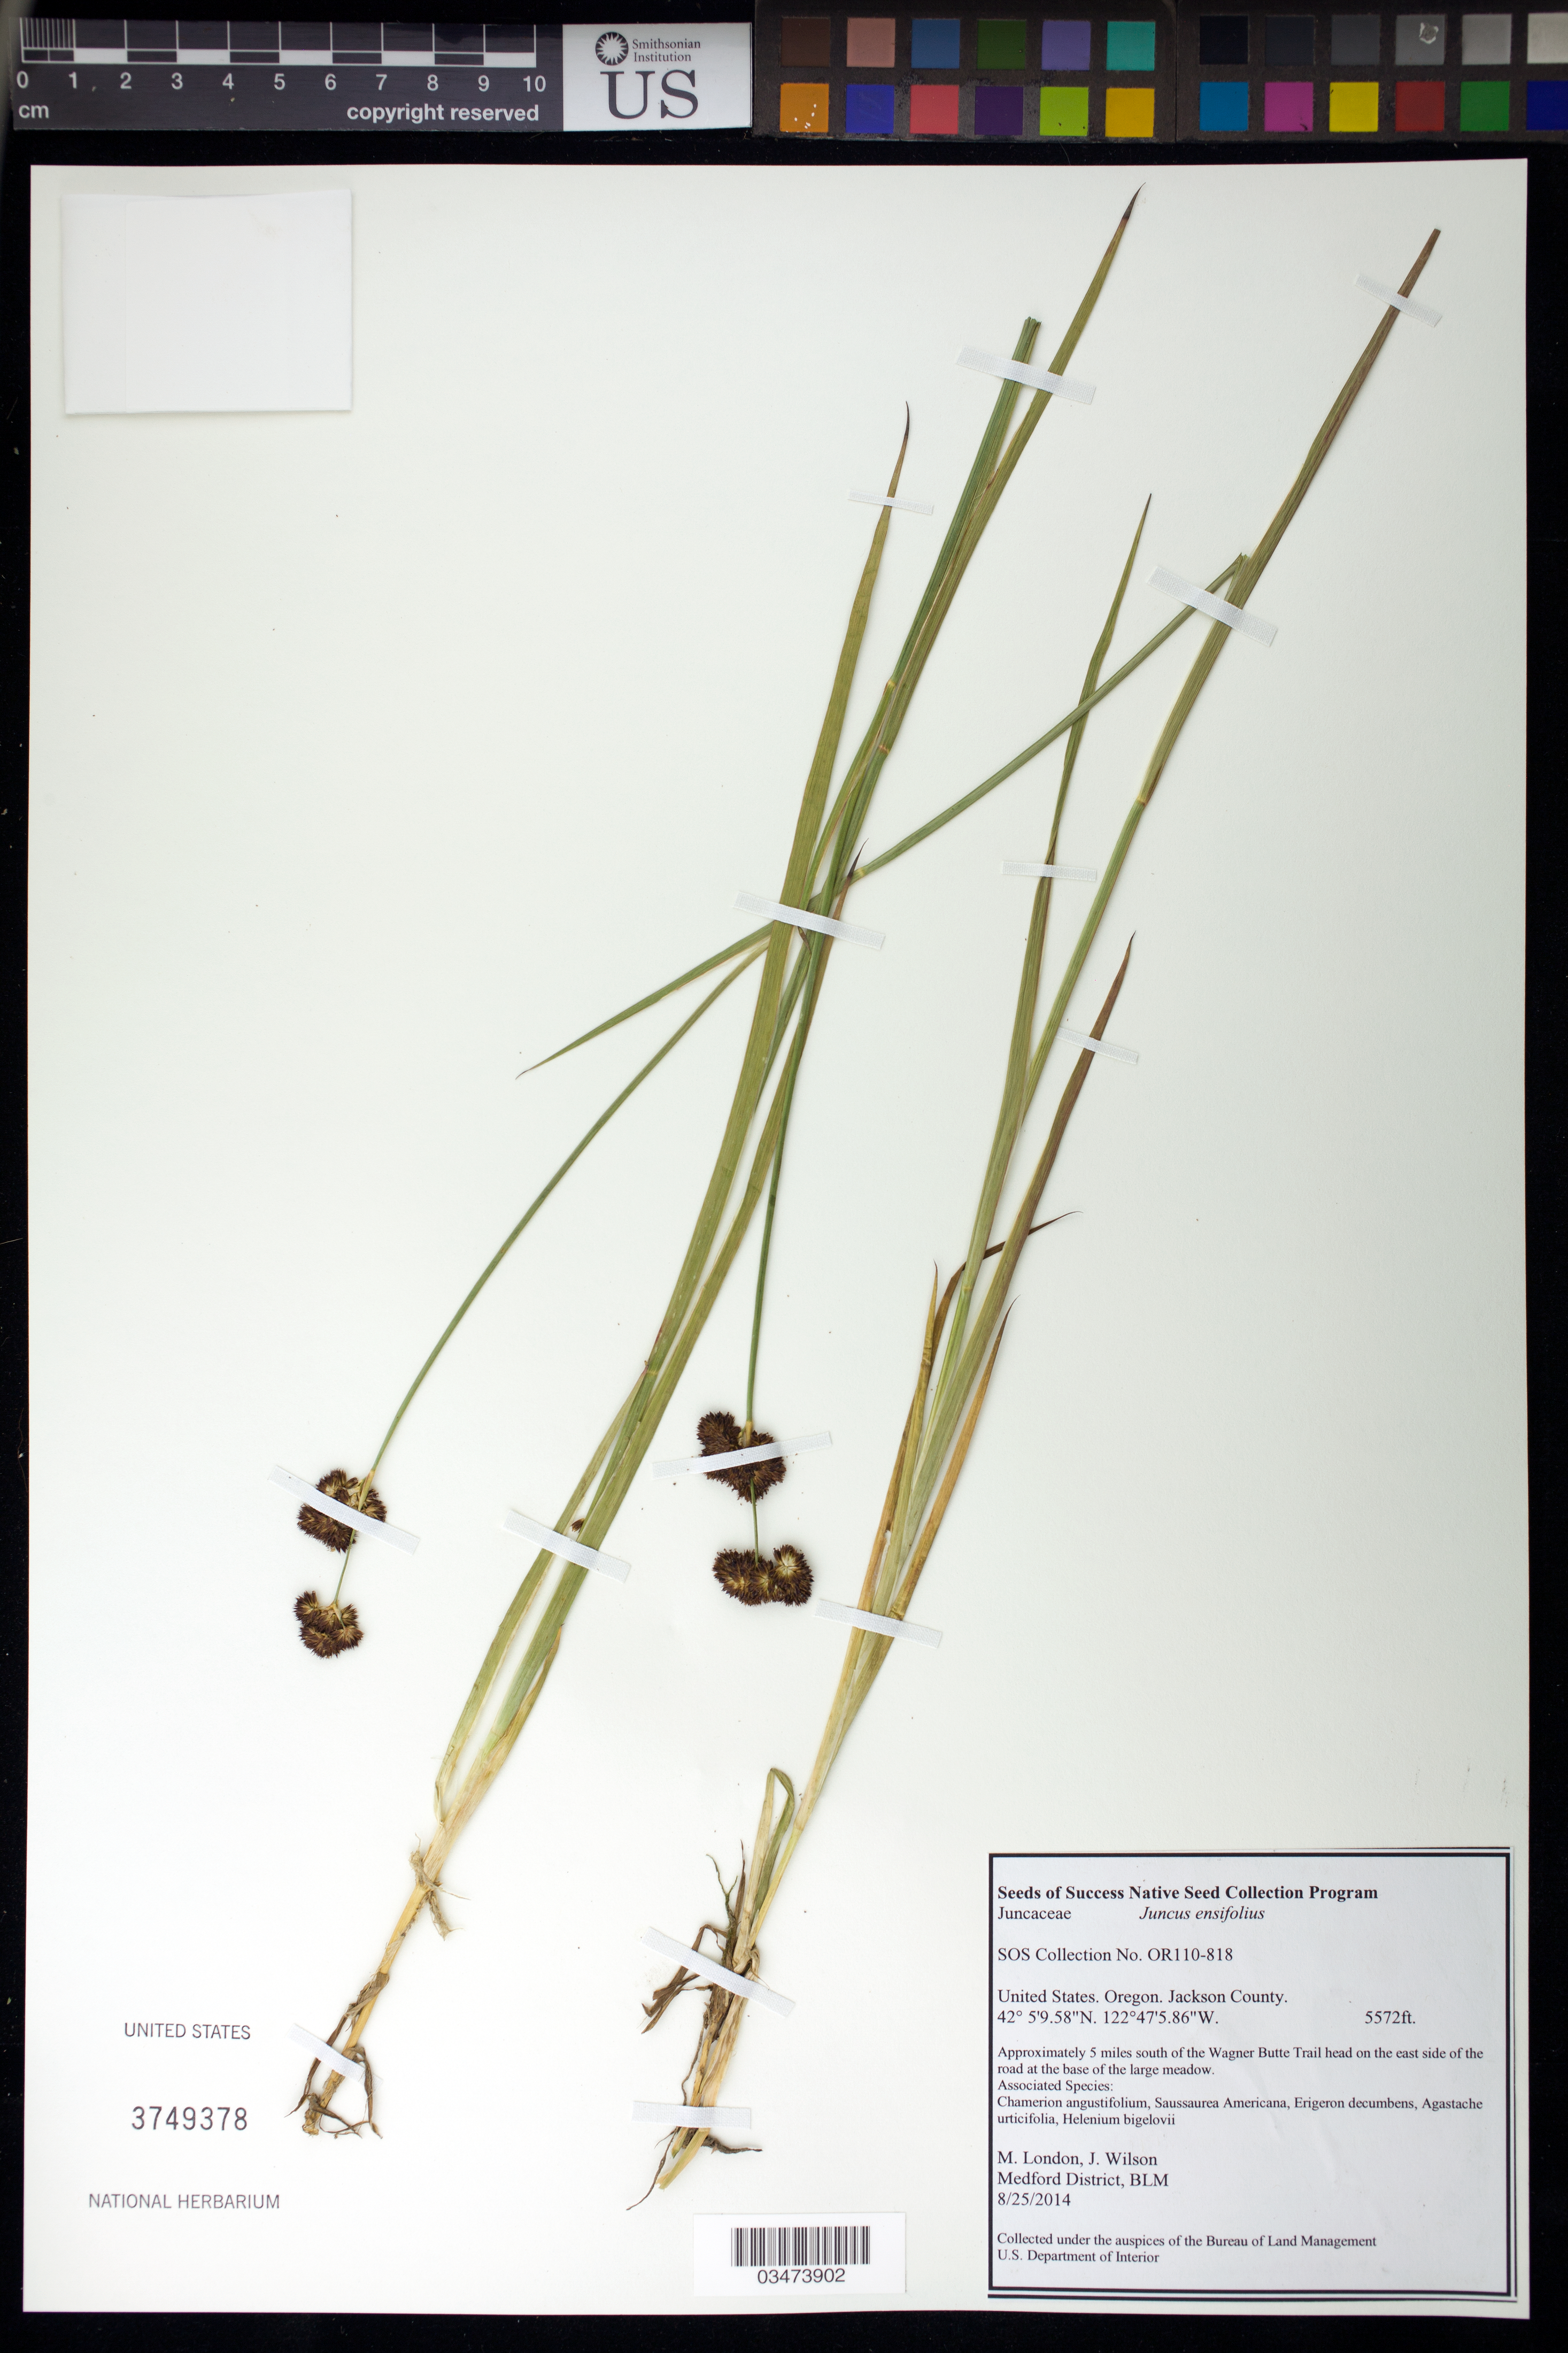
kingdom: Plantae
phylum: Tracheophyta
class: Liliopsida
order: Poales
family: Juncaceae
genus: Juncus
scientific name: Juncus ensifolius var. montanus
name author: (Engelm.) C.L. Hitchc.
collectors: M. London & J. Wilson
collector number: OR110-818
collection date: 2014-08-25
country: United States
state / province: Oregon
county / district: Jackson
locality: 5 miles S of Wagner Butte Trail head on the east side of the road.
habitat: Associated species: Chamerion angustifolium, Saussaurea americana, Erigeron decumbens, ect.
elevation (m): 1698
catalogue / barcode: US 3749378